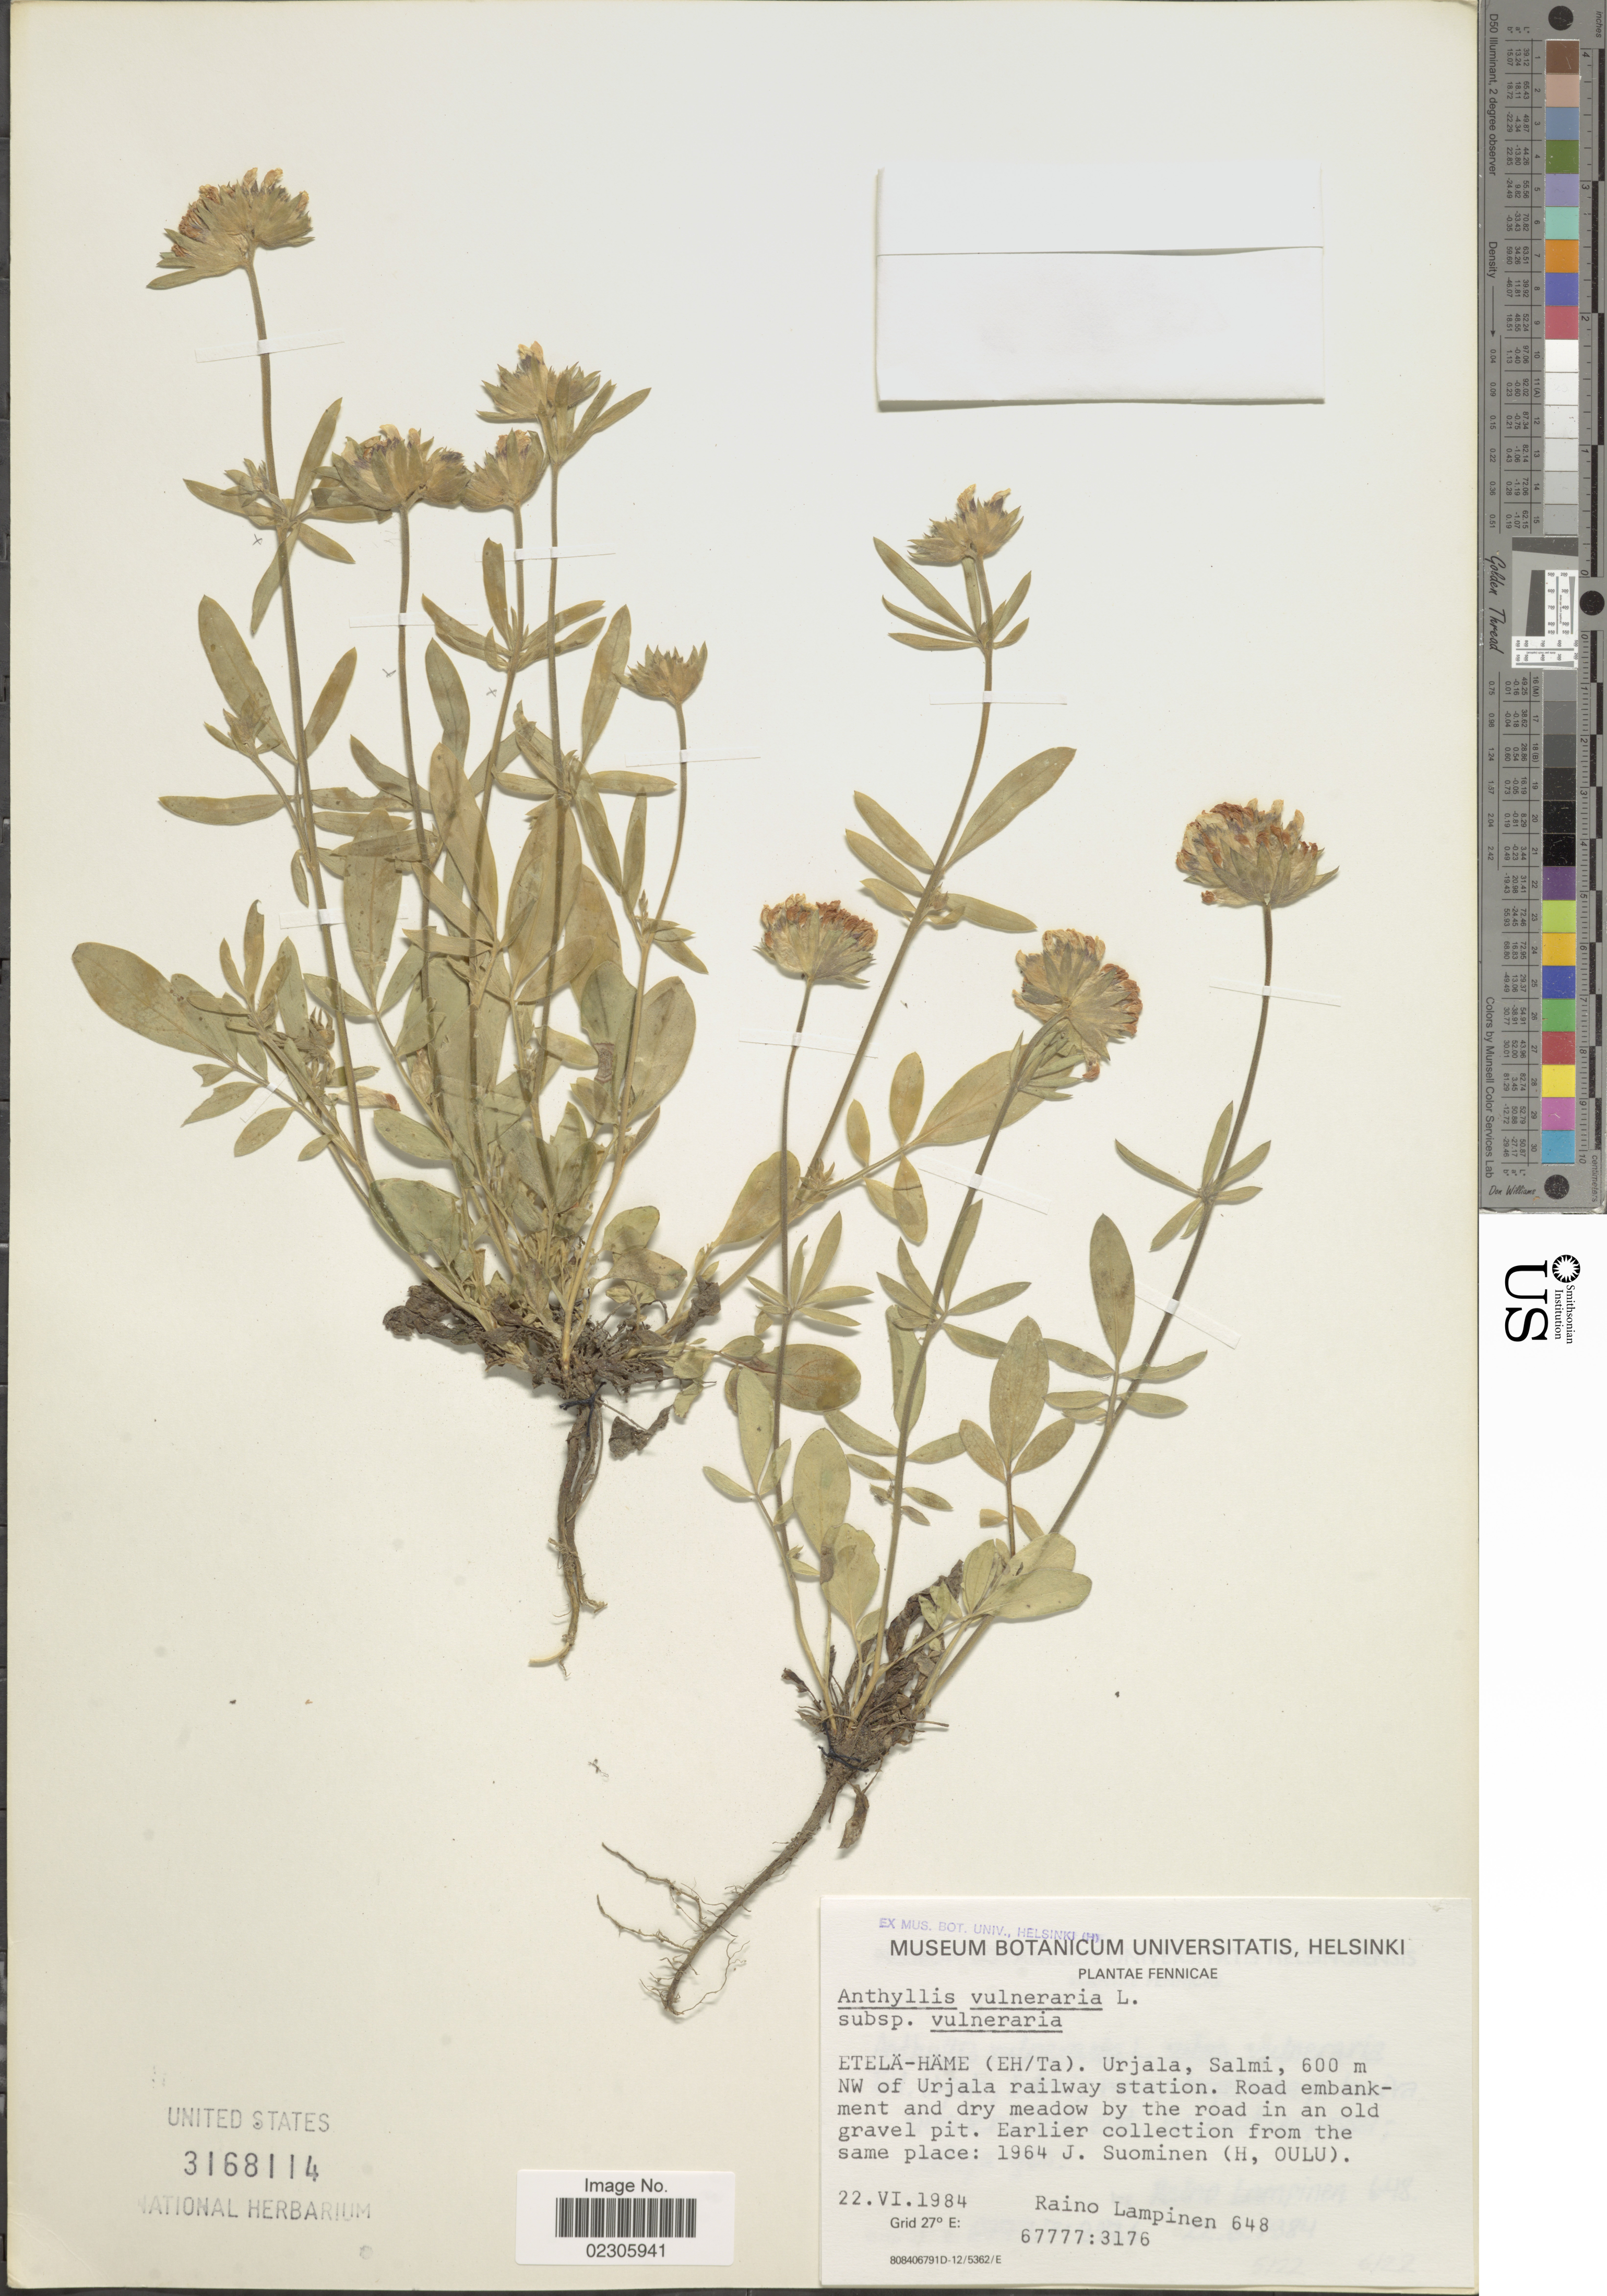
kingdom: Plantae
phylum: Tracheophyta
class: Magnoliopsida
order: Fabales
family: Fabaceae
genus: Anthyllis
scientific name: Anthyllis vulneraria subsp. vulneraria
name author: L.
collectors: R. Lampinen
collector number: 648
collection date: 1984-06-22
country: Finland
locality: Fennicae, Etela-Hame (Eh/Ta), Urjala, Salmi, NW of Urjala railway station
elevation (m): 600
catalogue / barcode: US 3168114